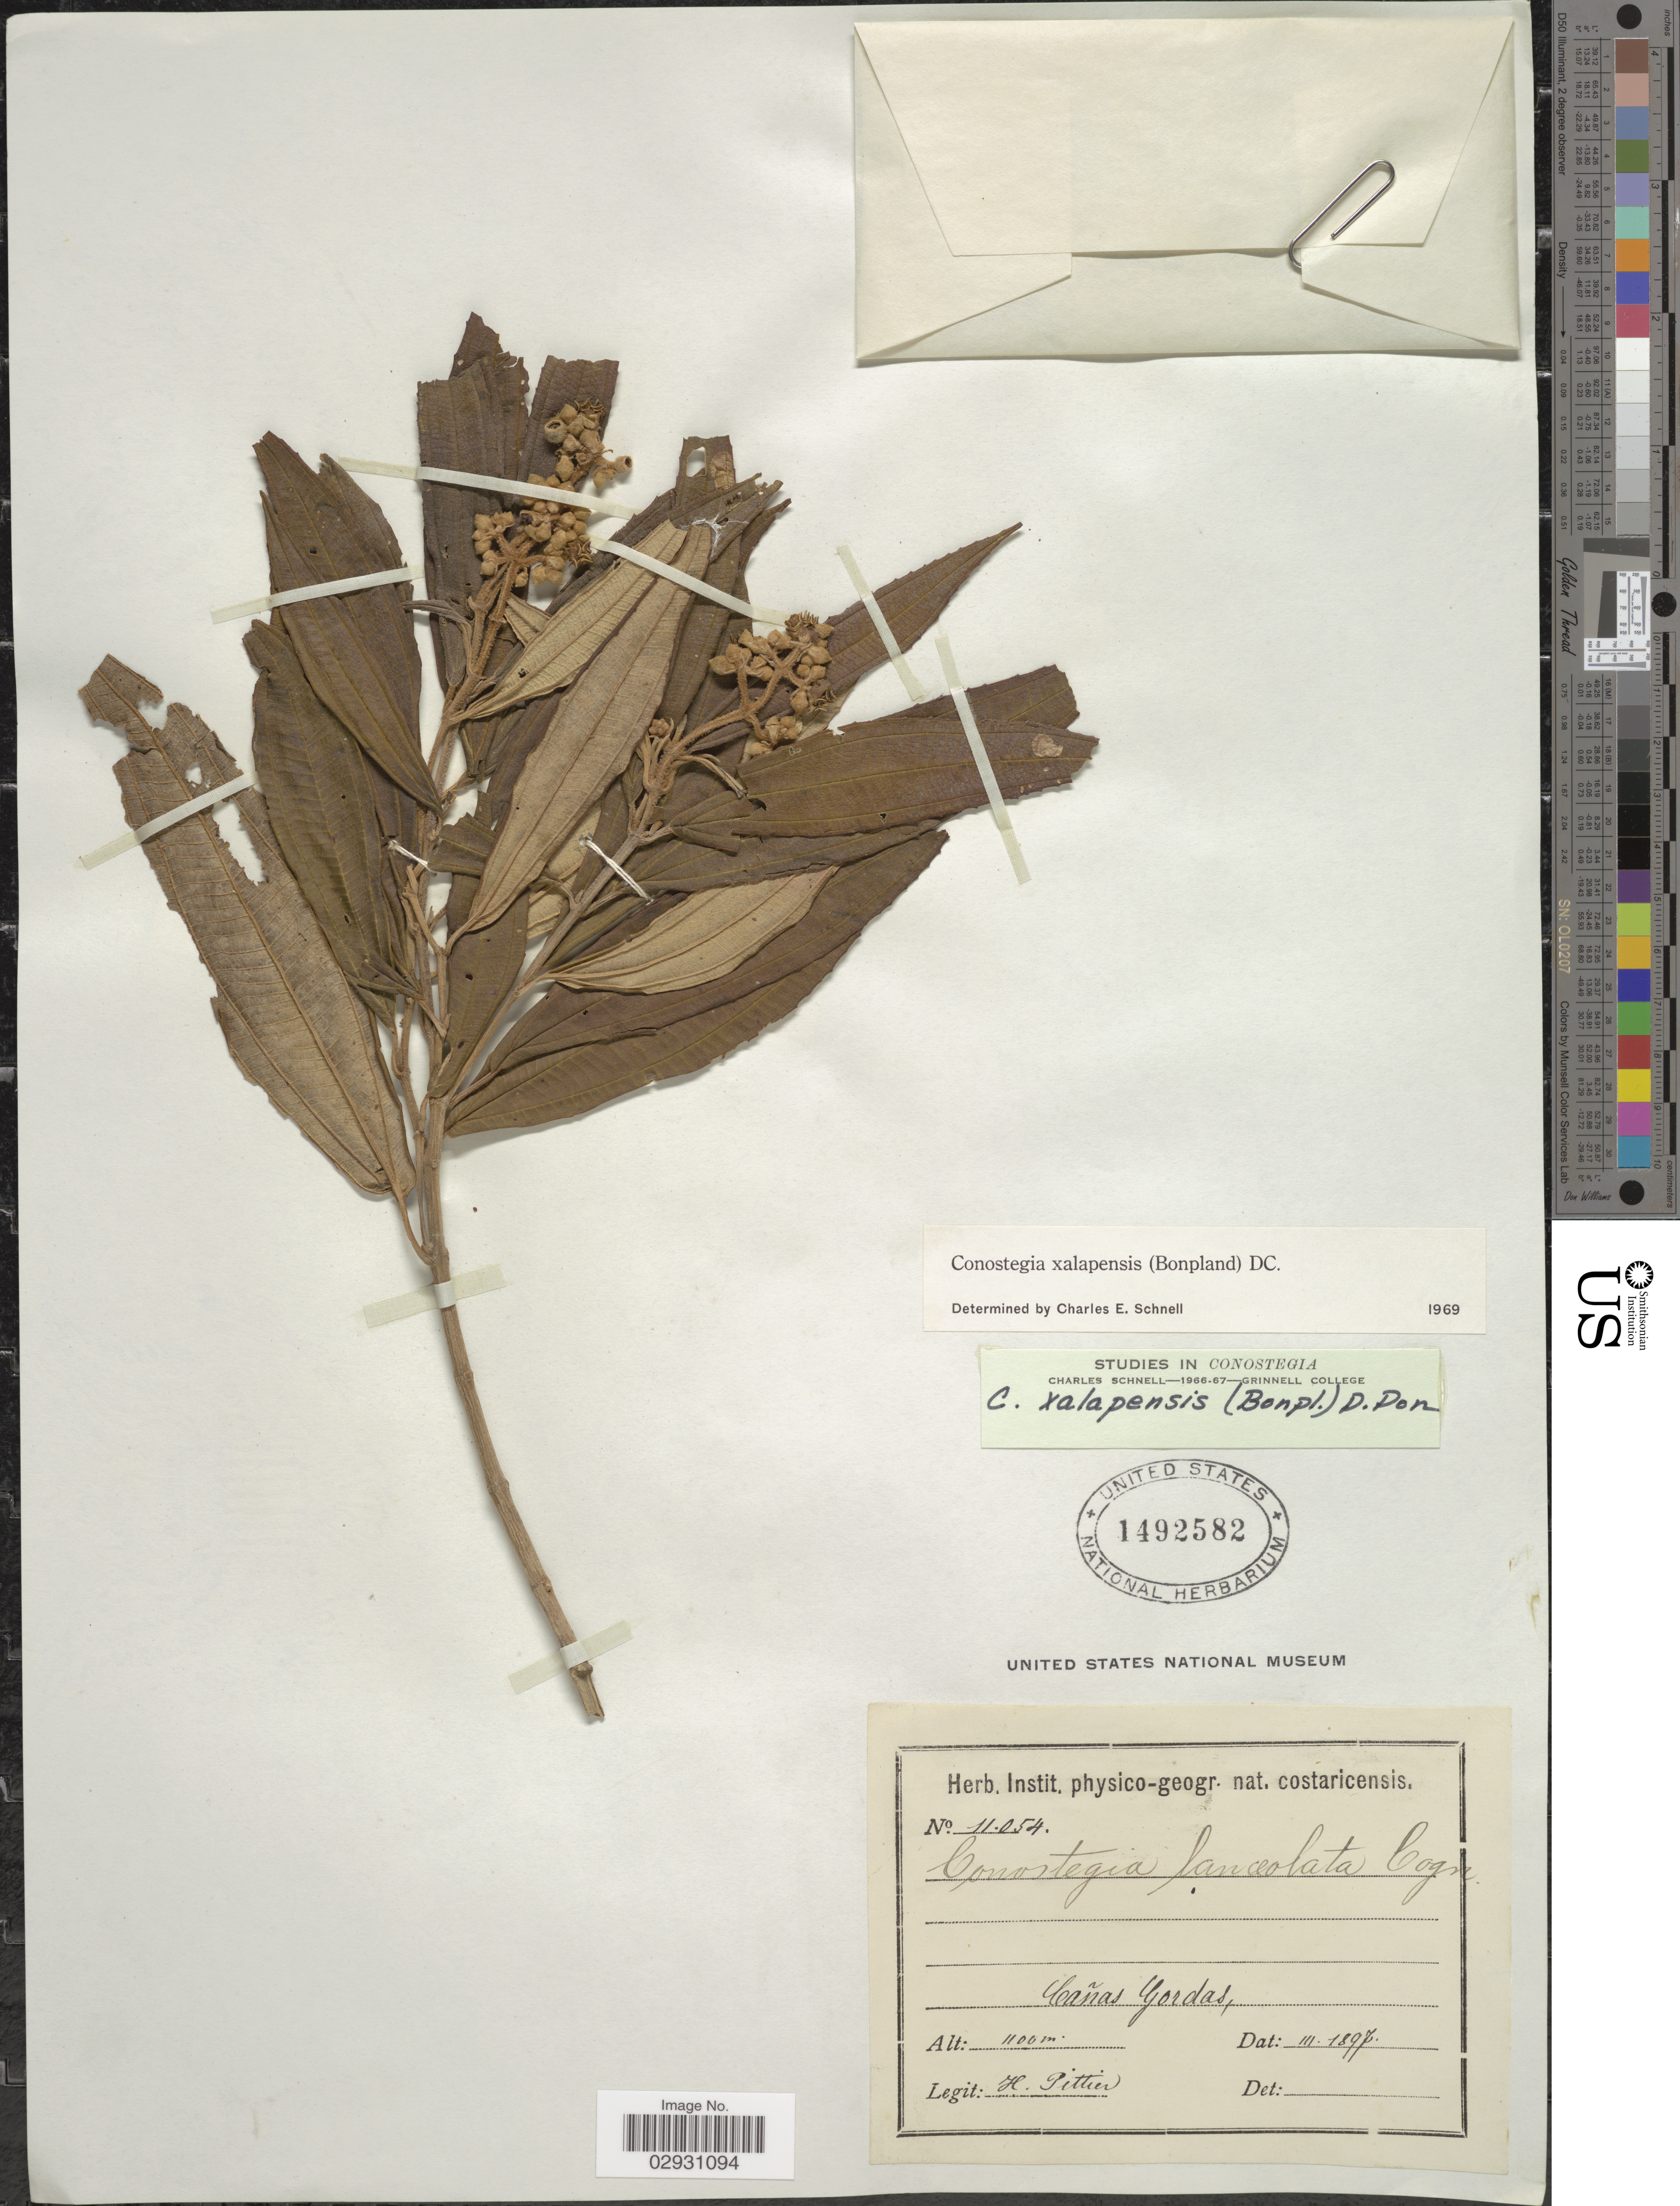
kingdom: Plantae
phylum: Tracheophyta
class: Magnoliopsida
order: Myrtales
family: Melastomataceae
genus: Conostegia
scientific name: Conostegia quadrangularis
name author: Schltdl. ex Steud.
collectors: H. F. Pittier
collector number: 11054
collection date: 1897-03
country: Costa Rica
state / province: Puntarenas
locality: Cañas Gordas.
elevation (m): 1100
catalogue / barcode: US 1492582